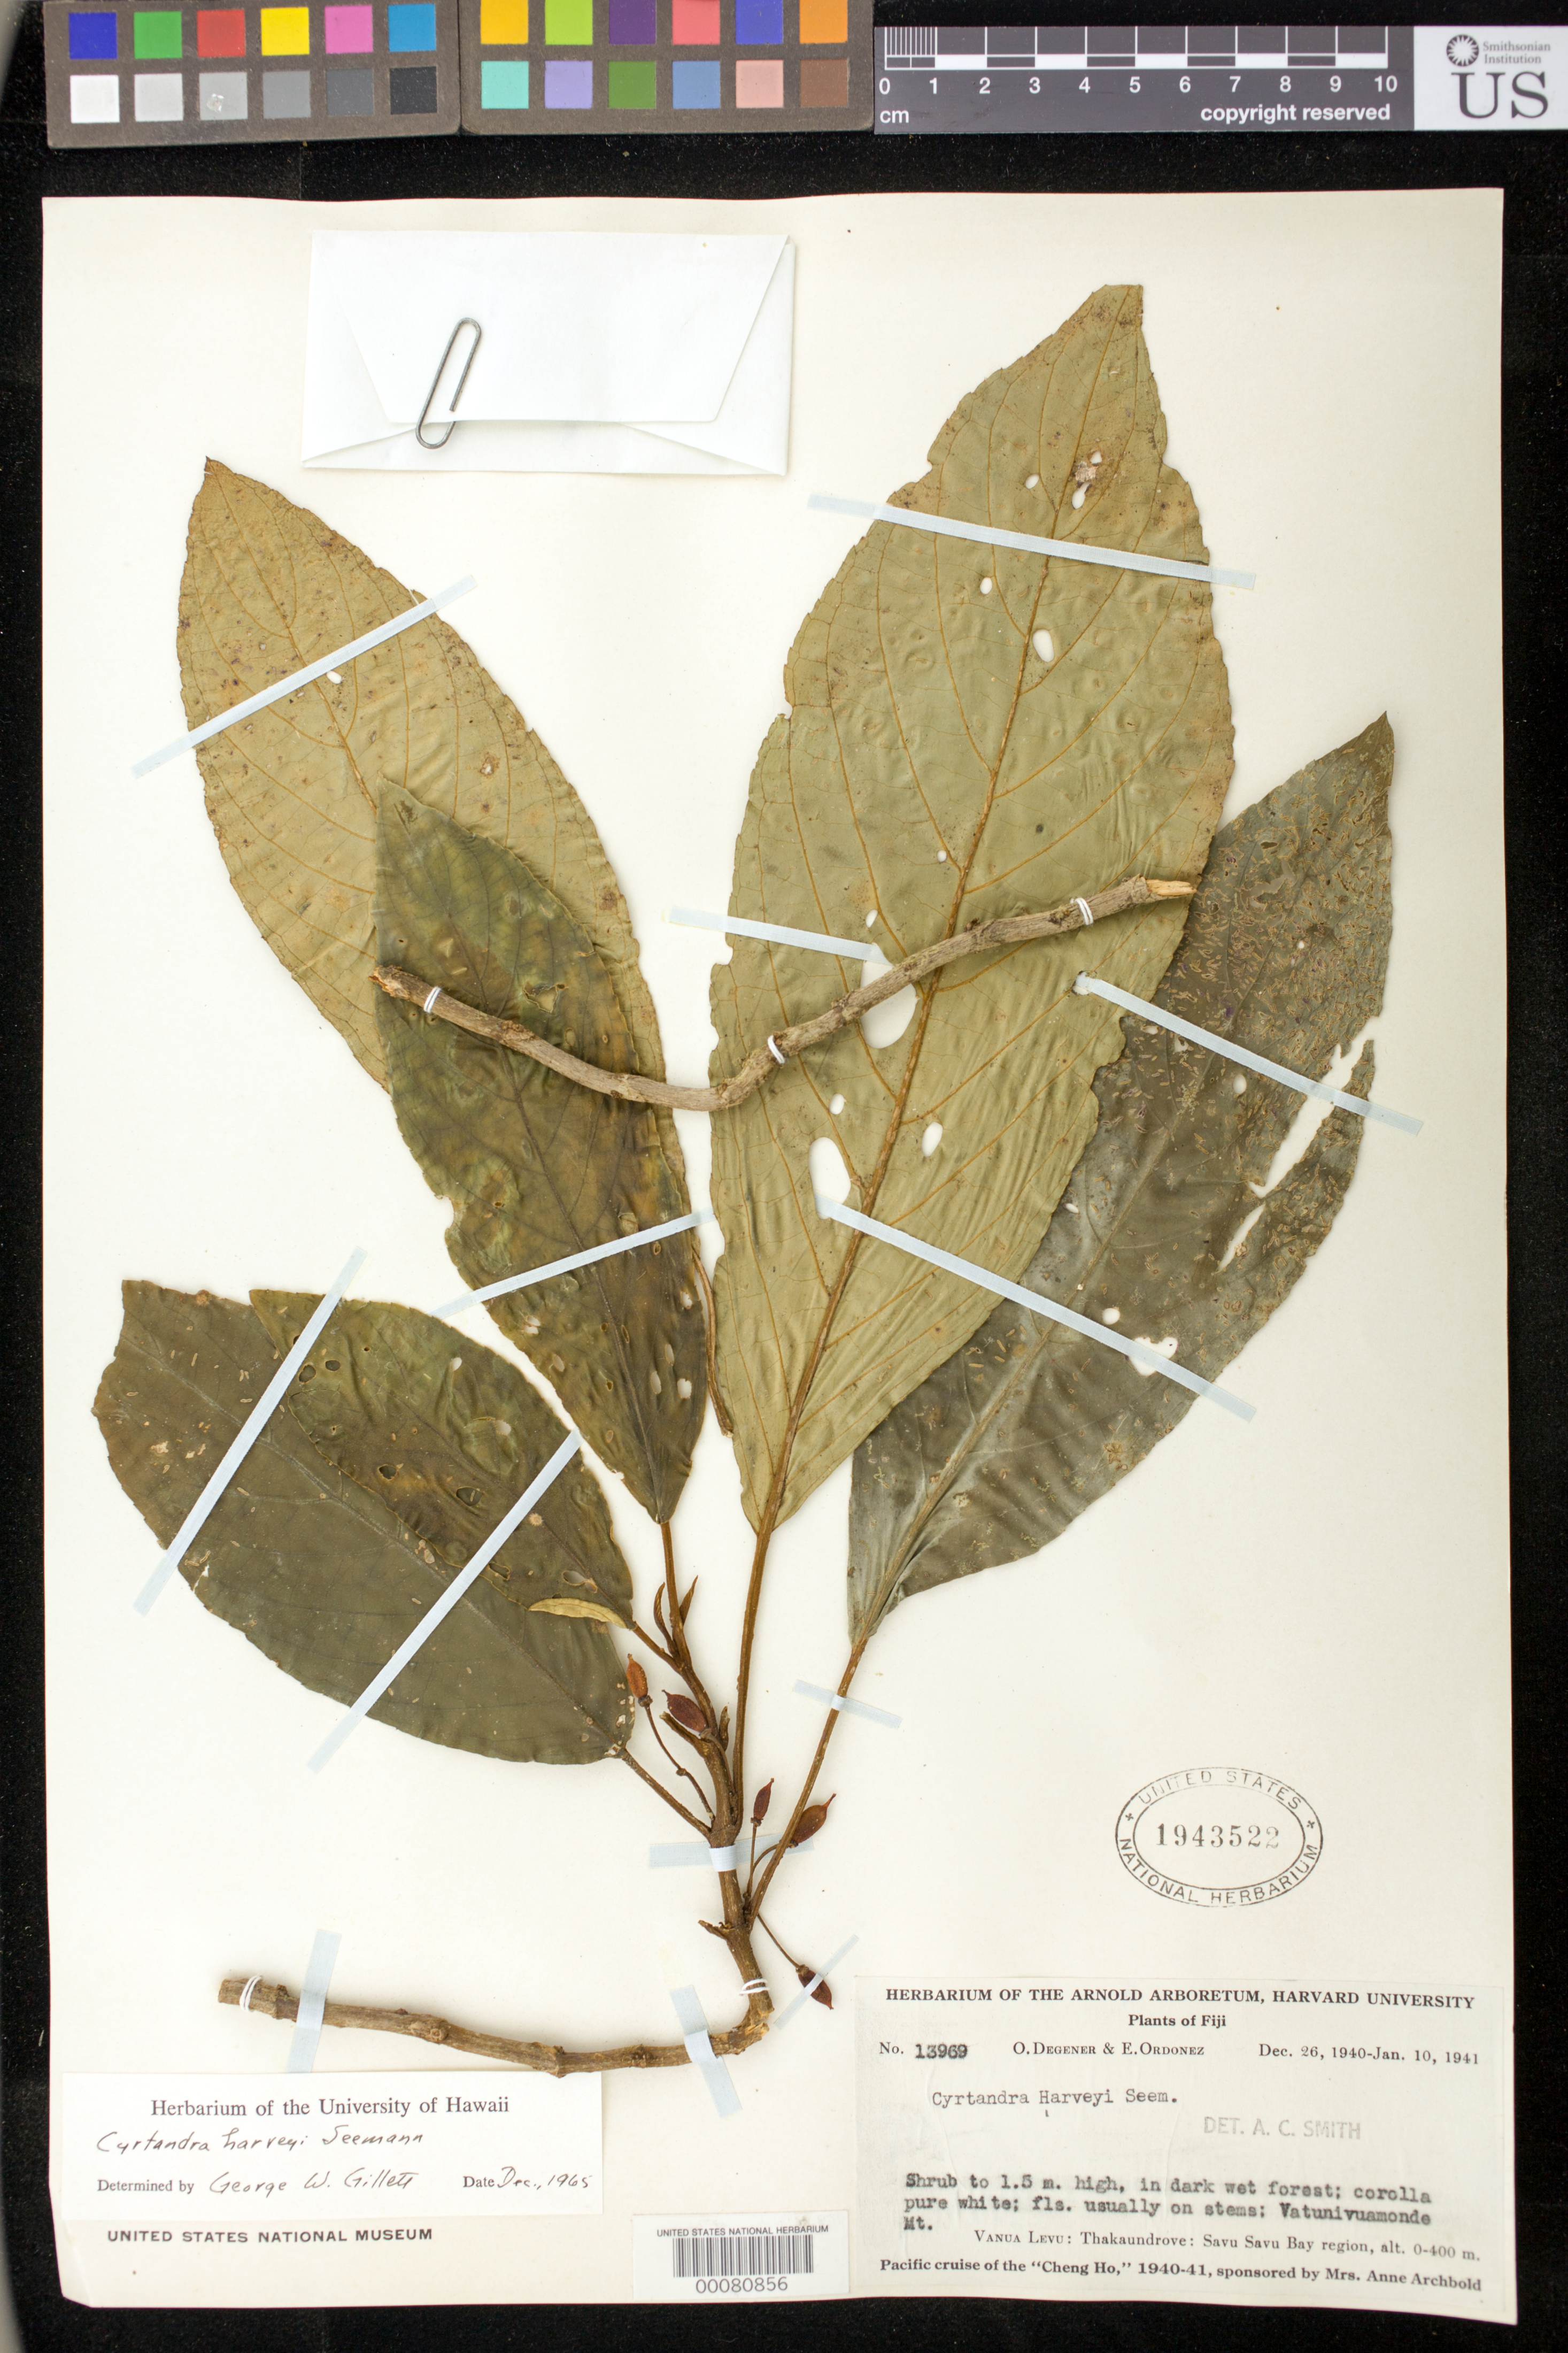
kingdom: Plantae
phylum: Tracheophyta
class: Magnoliopsida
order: Lamiales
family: Gesneriaceae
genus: Cyrtandra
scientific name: Cyrtandra harveyi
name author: Seem.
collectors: O. Degener & E. Ordonez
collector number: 13969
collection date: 1940-12-26/1941-01-10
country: Fiji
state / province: Northern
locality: Vanua Levu: Thakaundrove: Savu Savu Bay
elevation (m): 0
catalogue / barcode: US 1943522